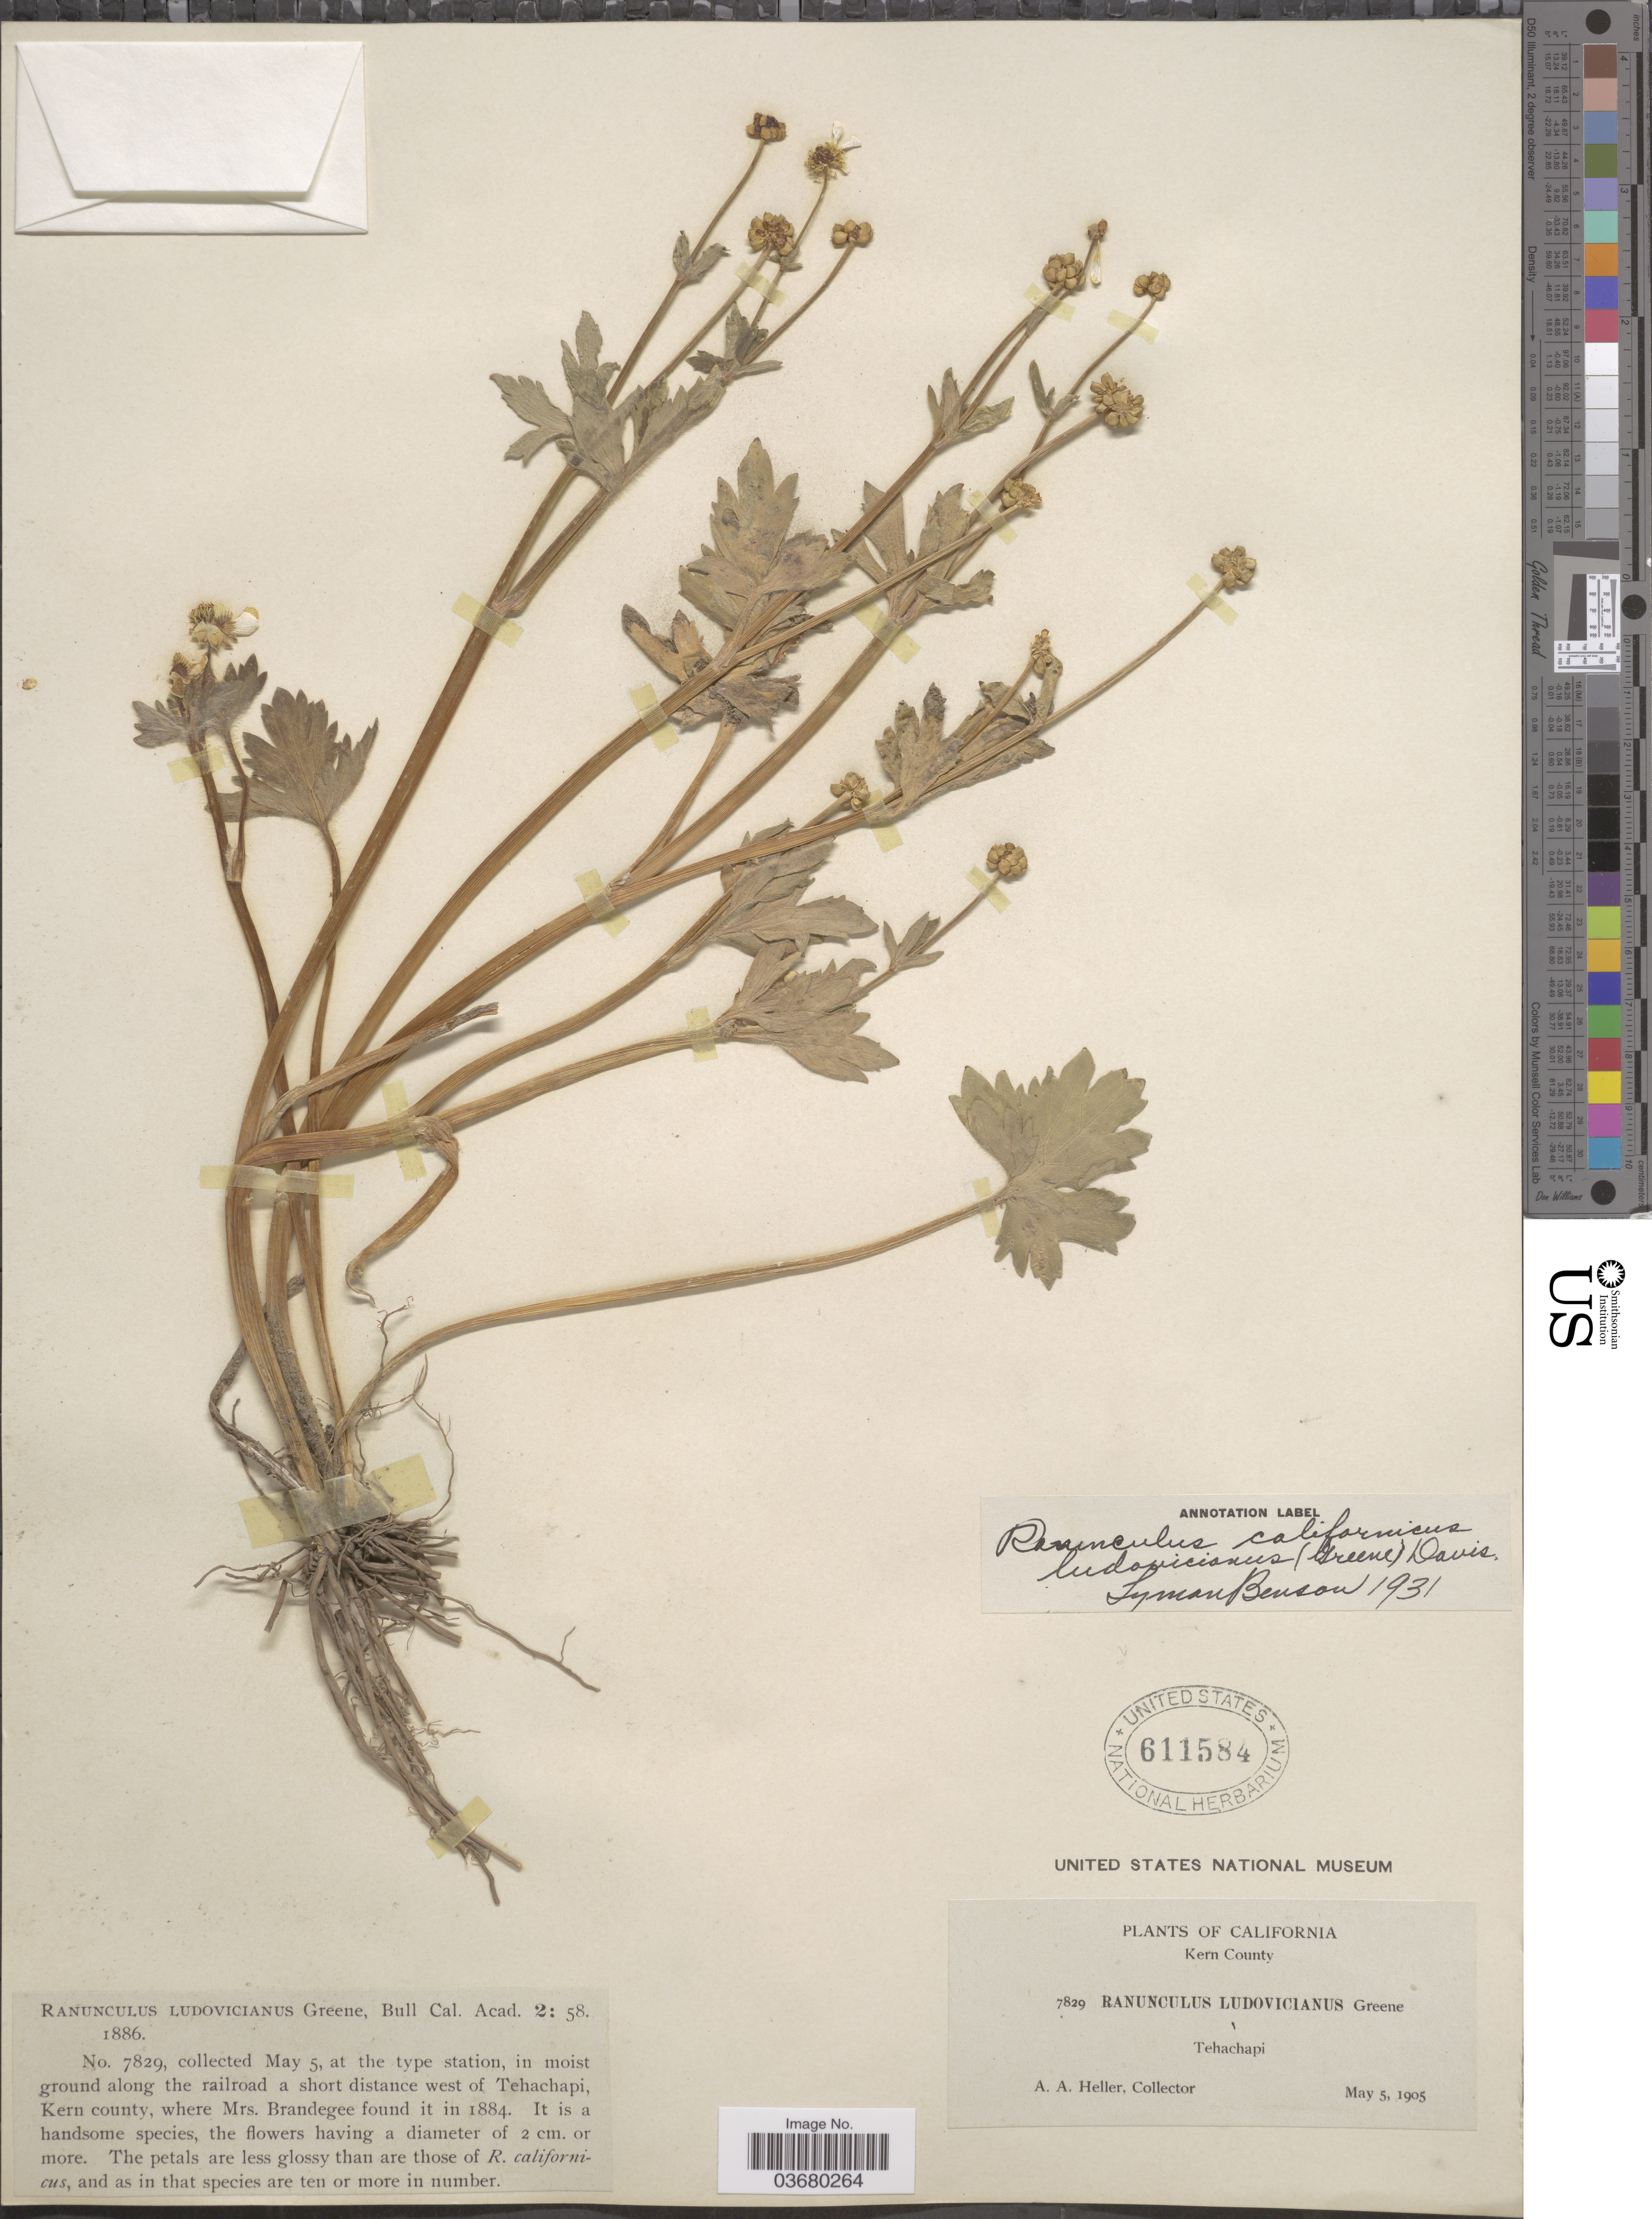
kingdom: Plantae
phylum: Tracheophyta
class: Magnoliopsida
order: Ranunculales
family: Ranunculaceae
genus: Ranunculus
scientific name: Ranunculus canus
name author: Benth.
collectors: A. A. Heller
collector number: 7829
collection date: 1905-05-05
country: United States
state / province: California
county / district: Kern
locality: Kern County. Tehachapi. At the type station, in moist ground along the railroad a short distance west of Tehachapi.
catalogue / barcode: US 611584